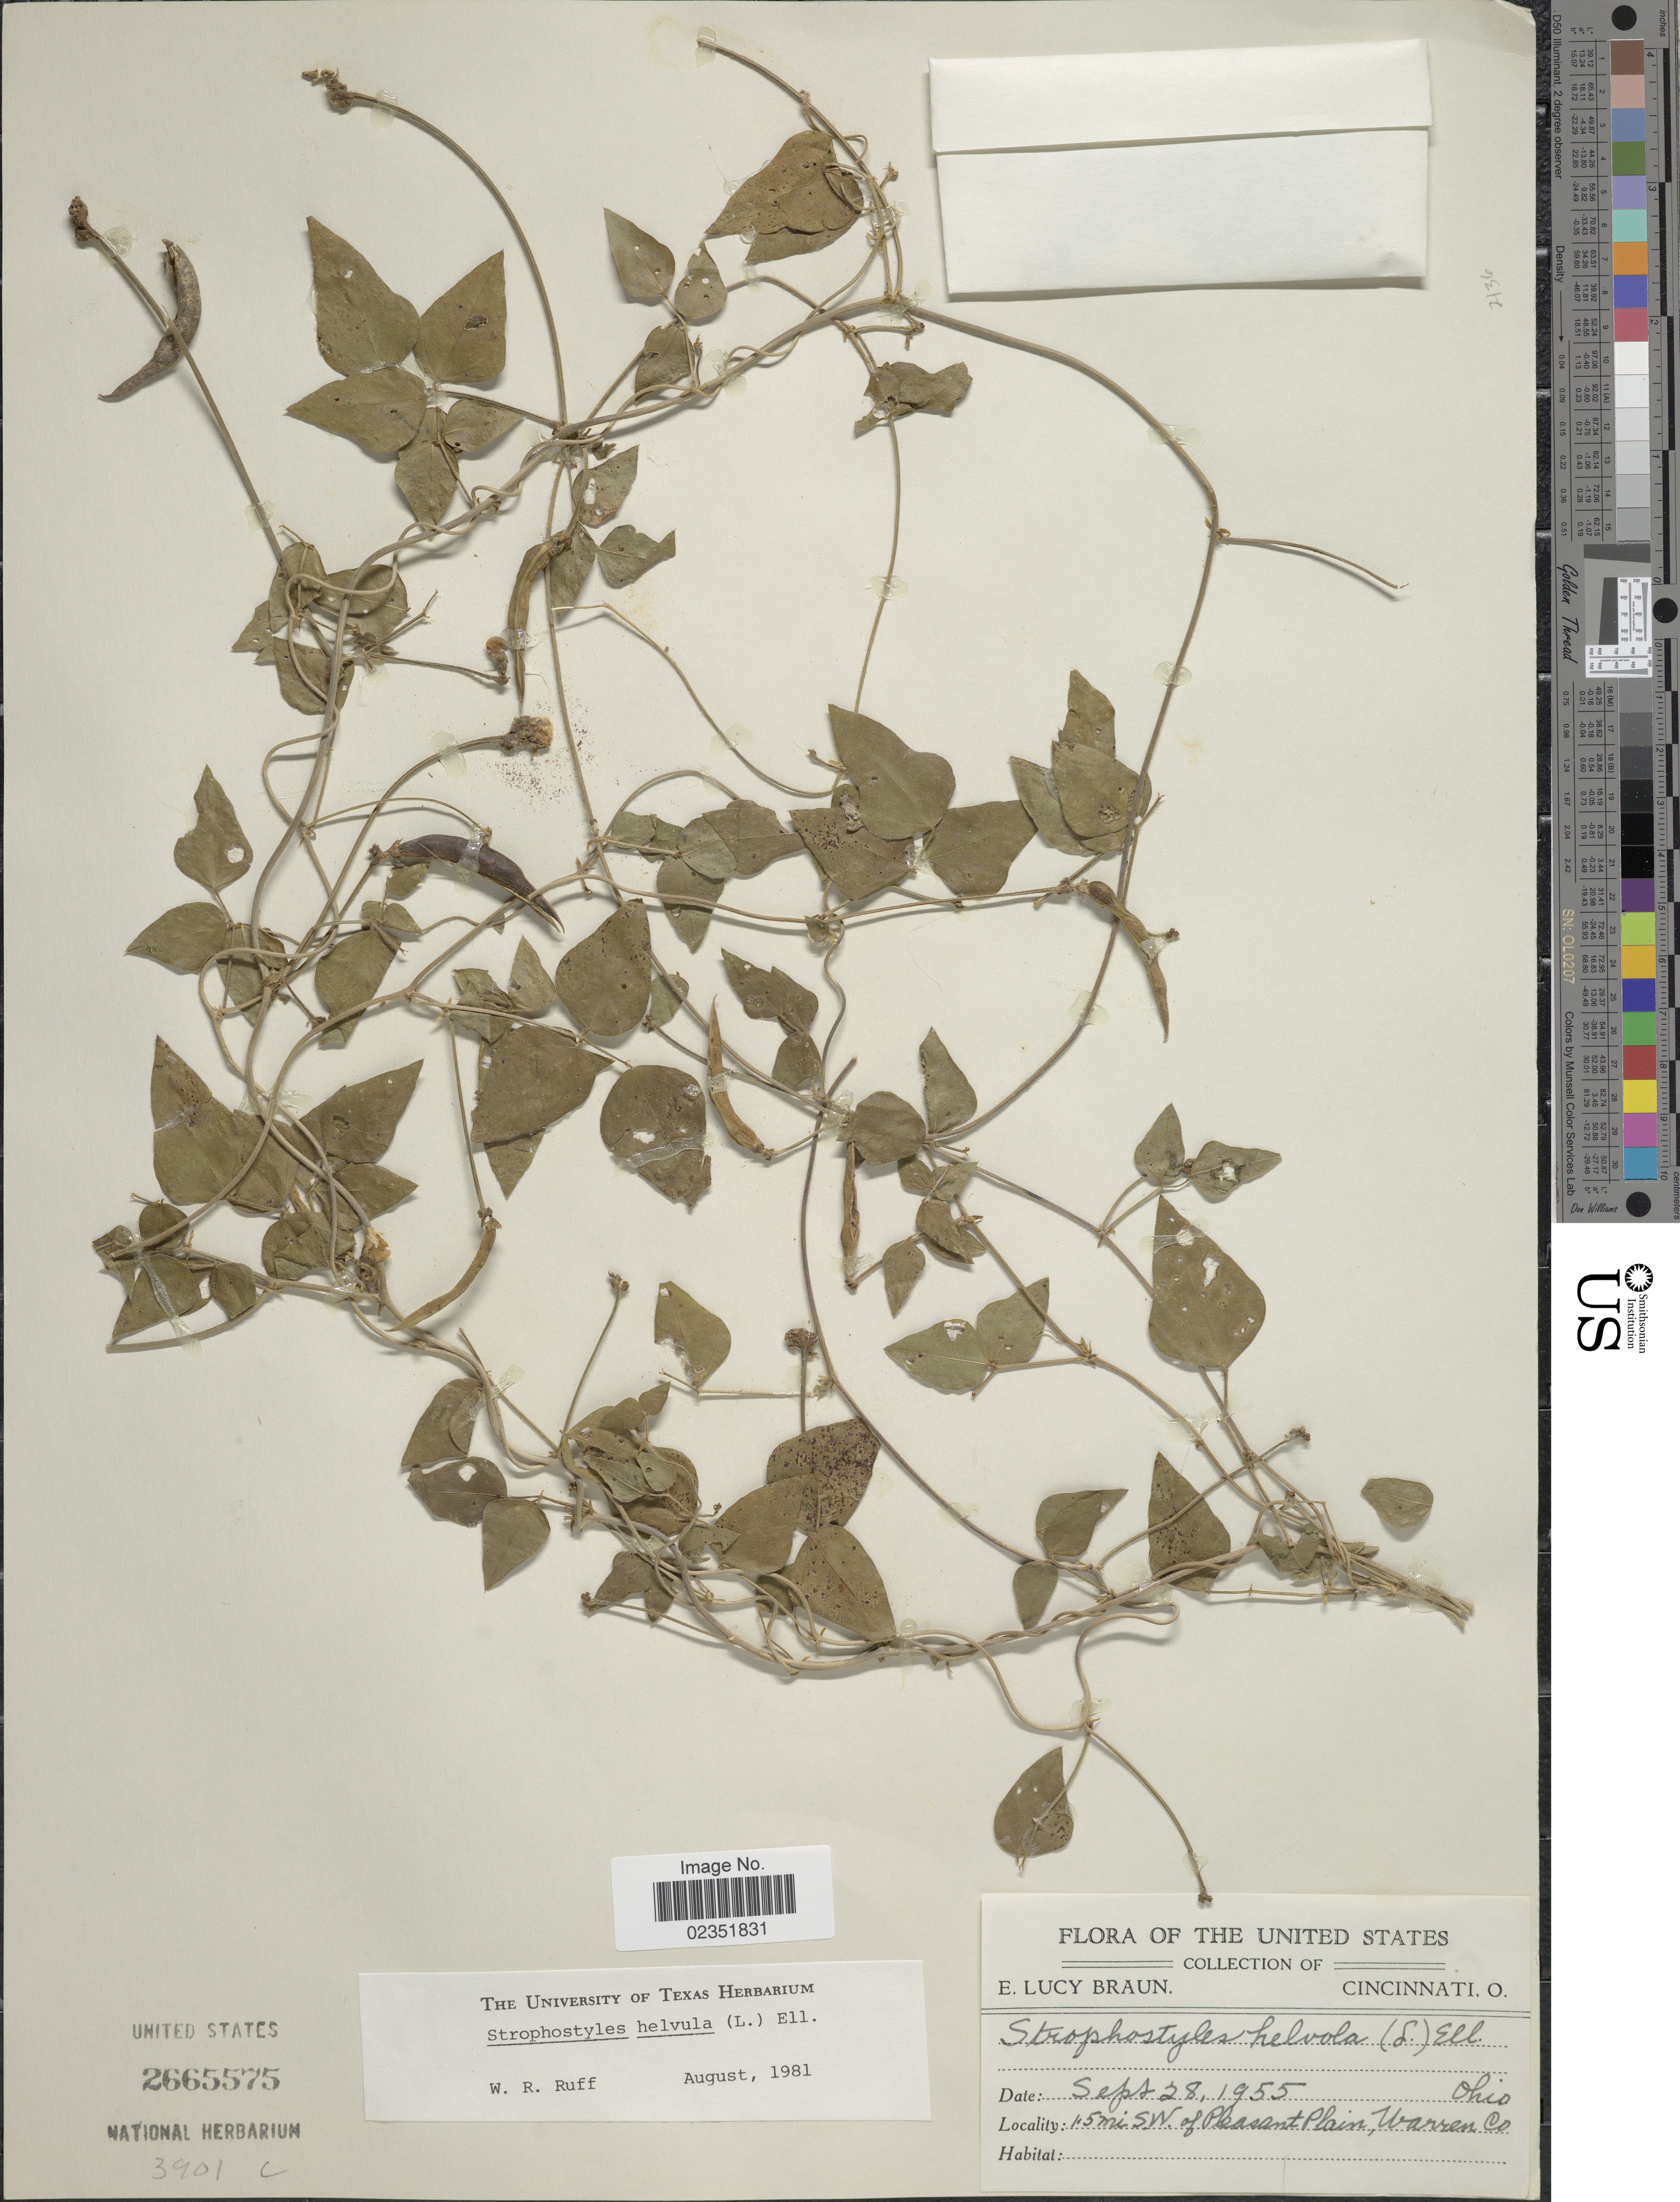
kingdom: Plantae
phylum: Tracheophyta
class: Magnoliopsida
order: Fabales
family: Fabaceae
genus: Strophostyles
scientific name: Strophostyles helvola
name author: (L.) Elliott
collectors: E. L. Braun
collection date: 1955-09-28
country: United States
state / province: Ohio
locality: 1.5 mi S.W. of Pleasant Plain, Warren Co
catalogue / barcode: US 2665575